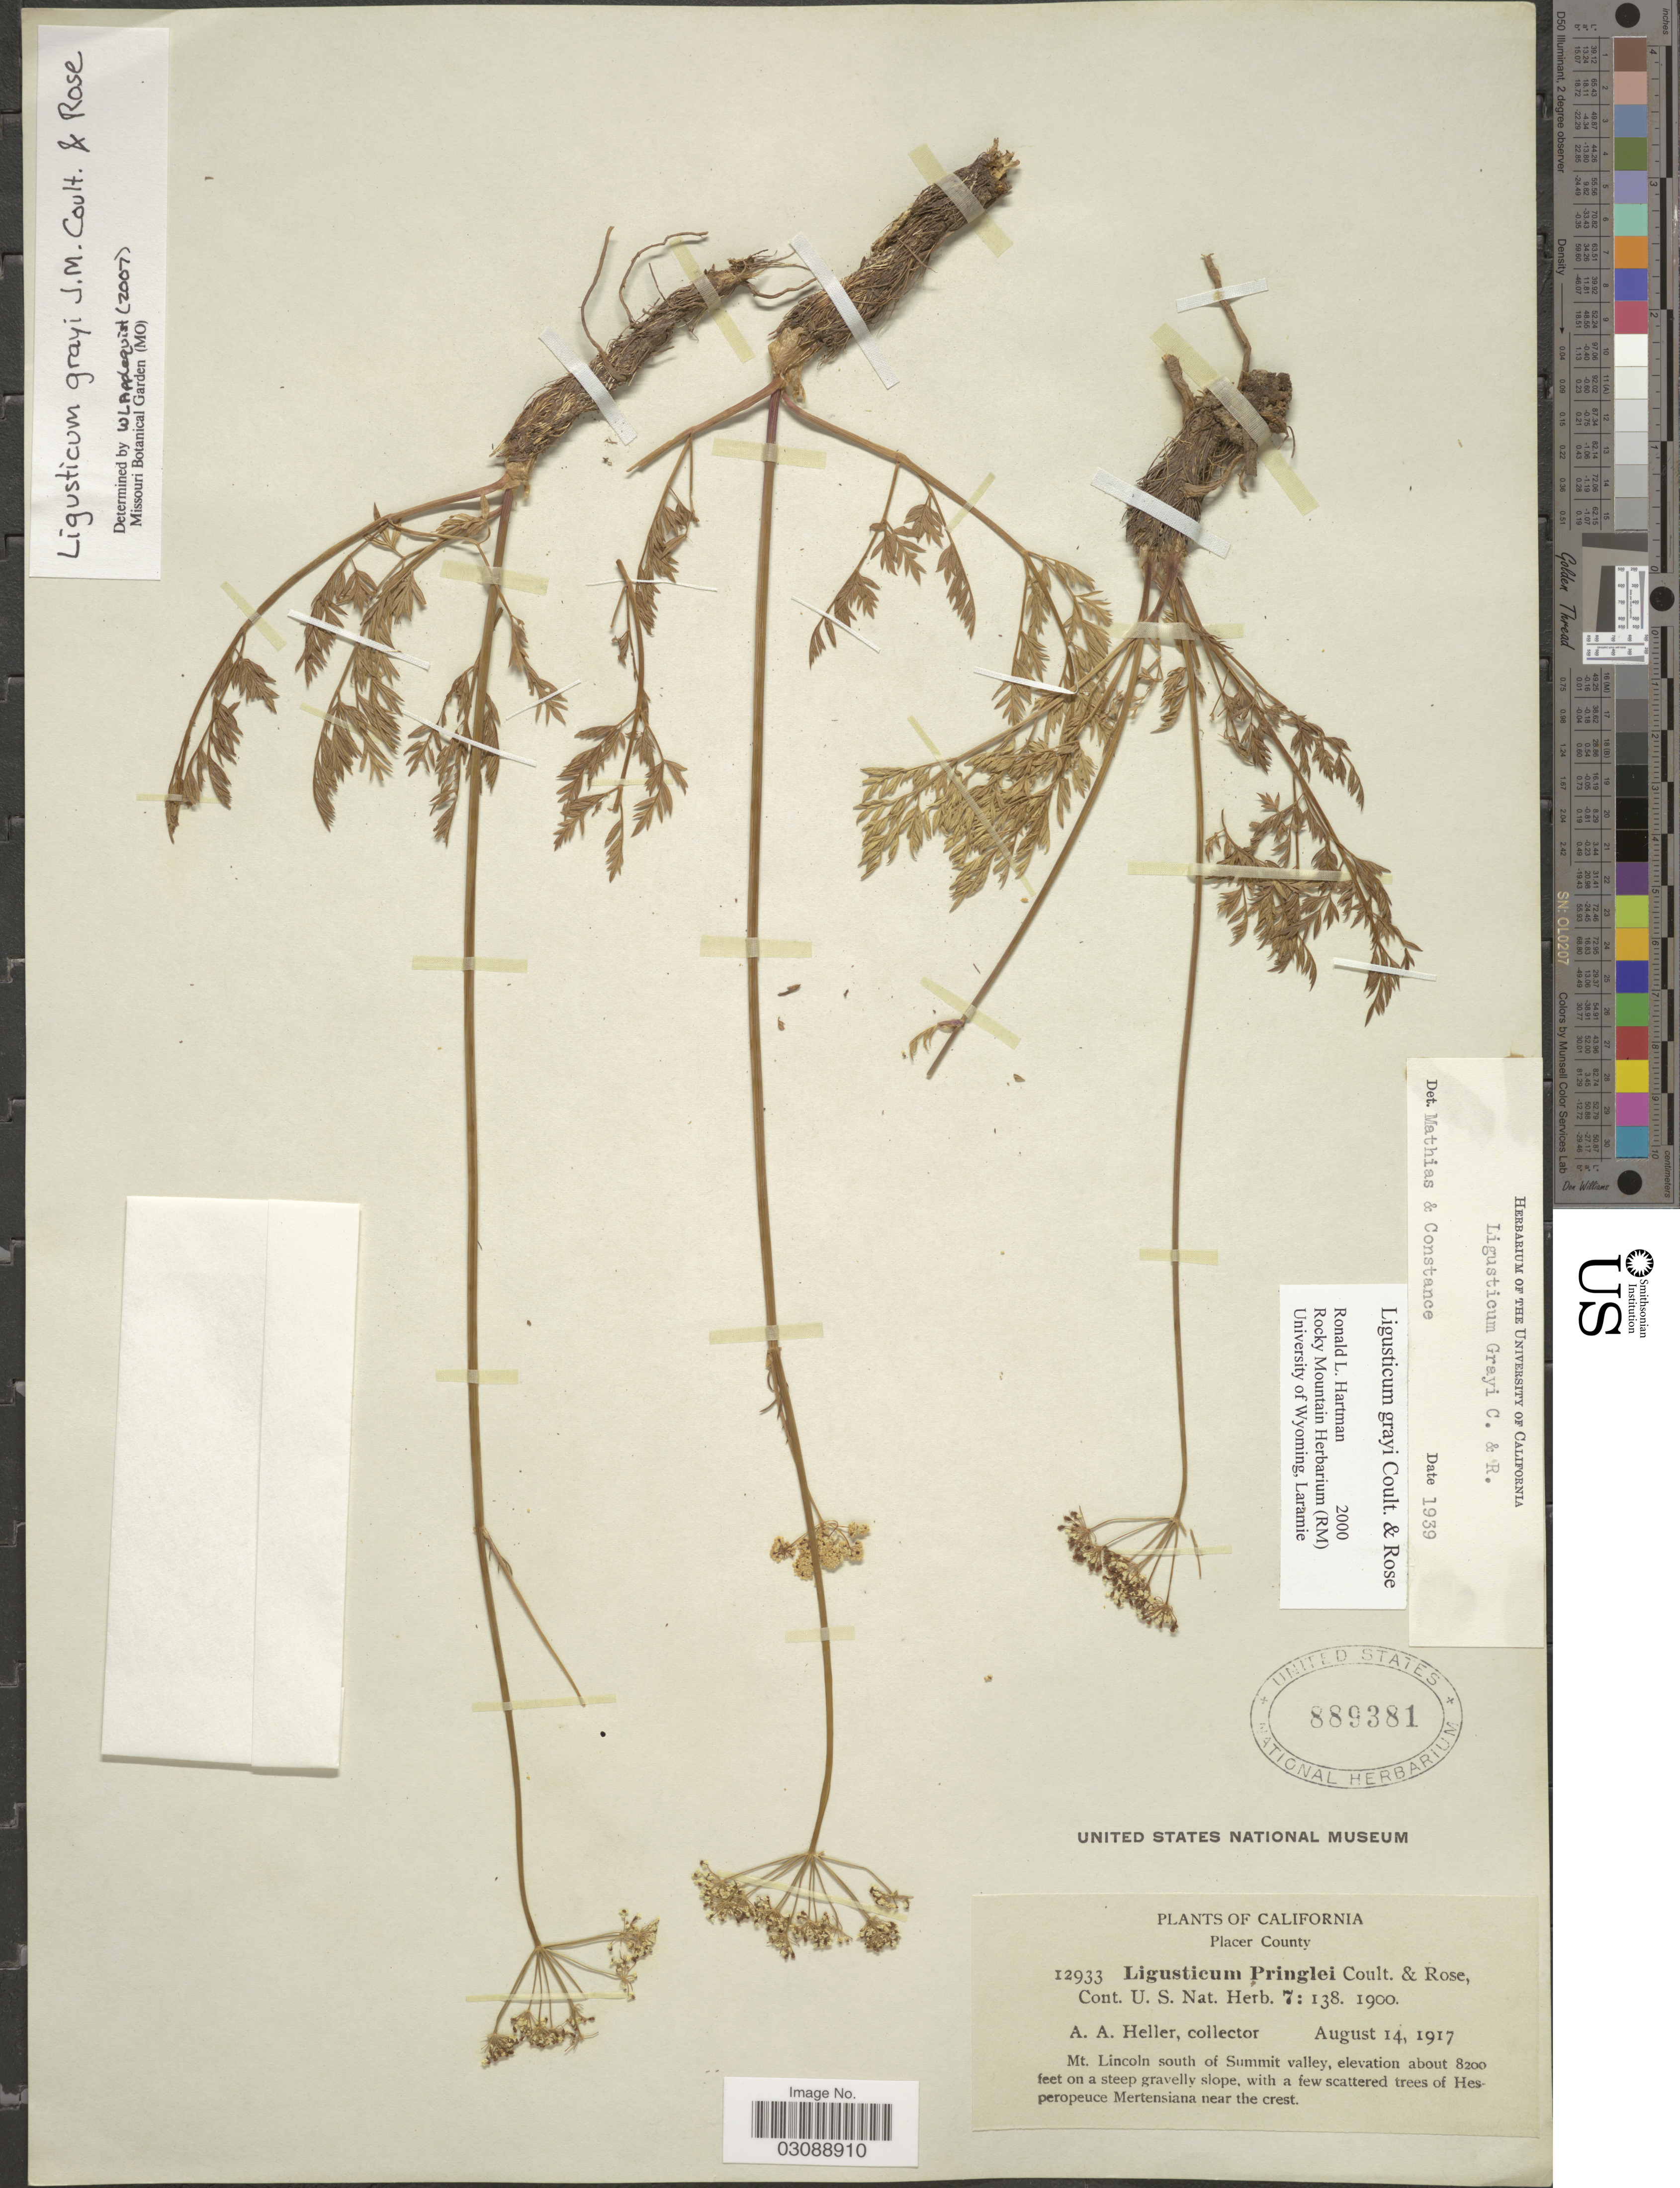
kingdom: Plantae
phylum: Tracheophyta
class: Magnoliopsida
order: Apiales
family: Apiaceae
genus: Ligusticum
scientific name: Ligusticum grayi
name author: J.M. Coult. & Rose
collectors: A. A. Heller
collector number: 12933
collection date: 1917-08-14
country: United States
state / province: California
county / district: Placer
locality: Placer County. Mt. Lincoln south of Summit valley.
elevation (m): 2499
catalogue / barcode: US 889381